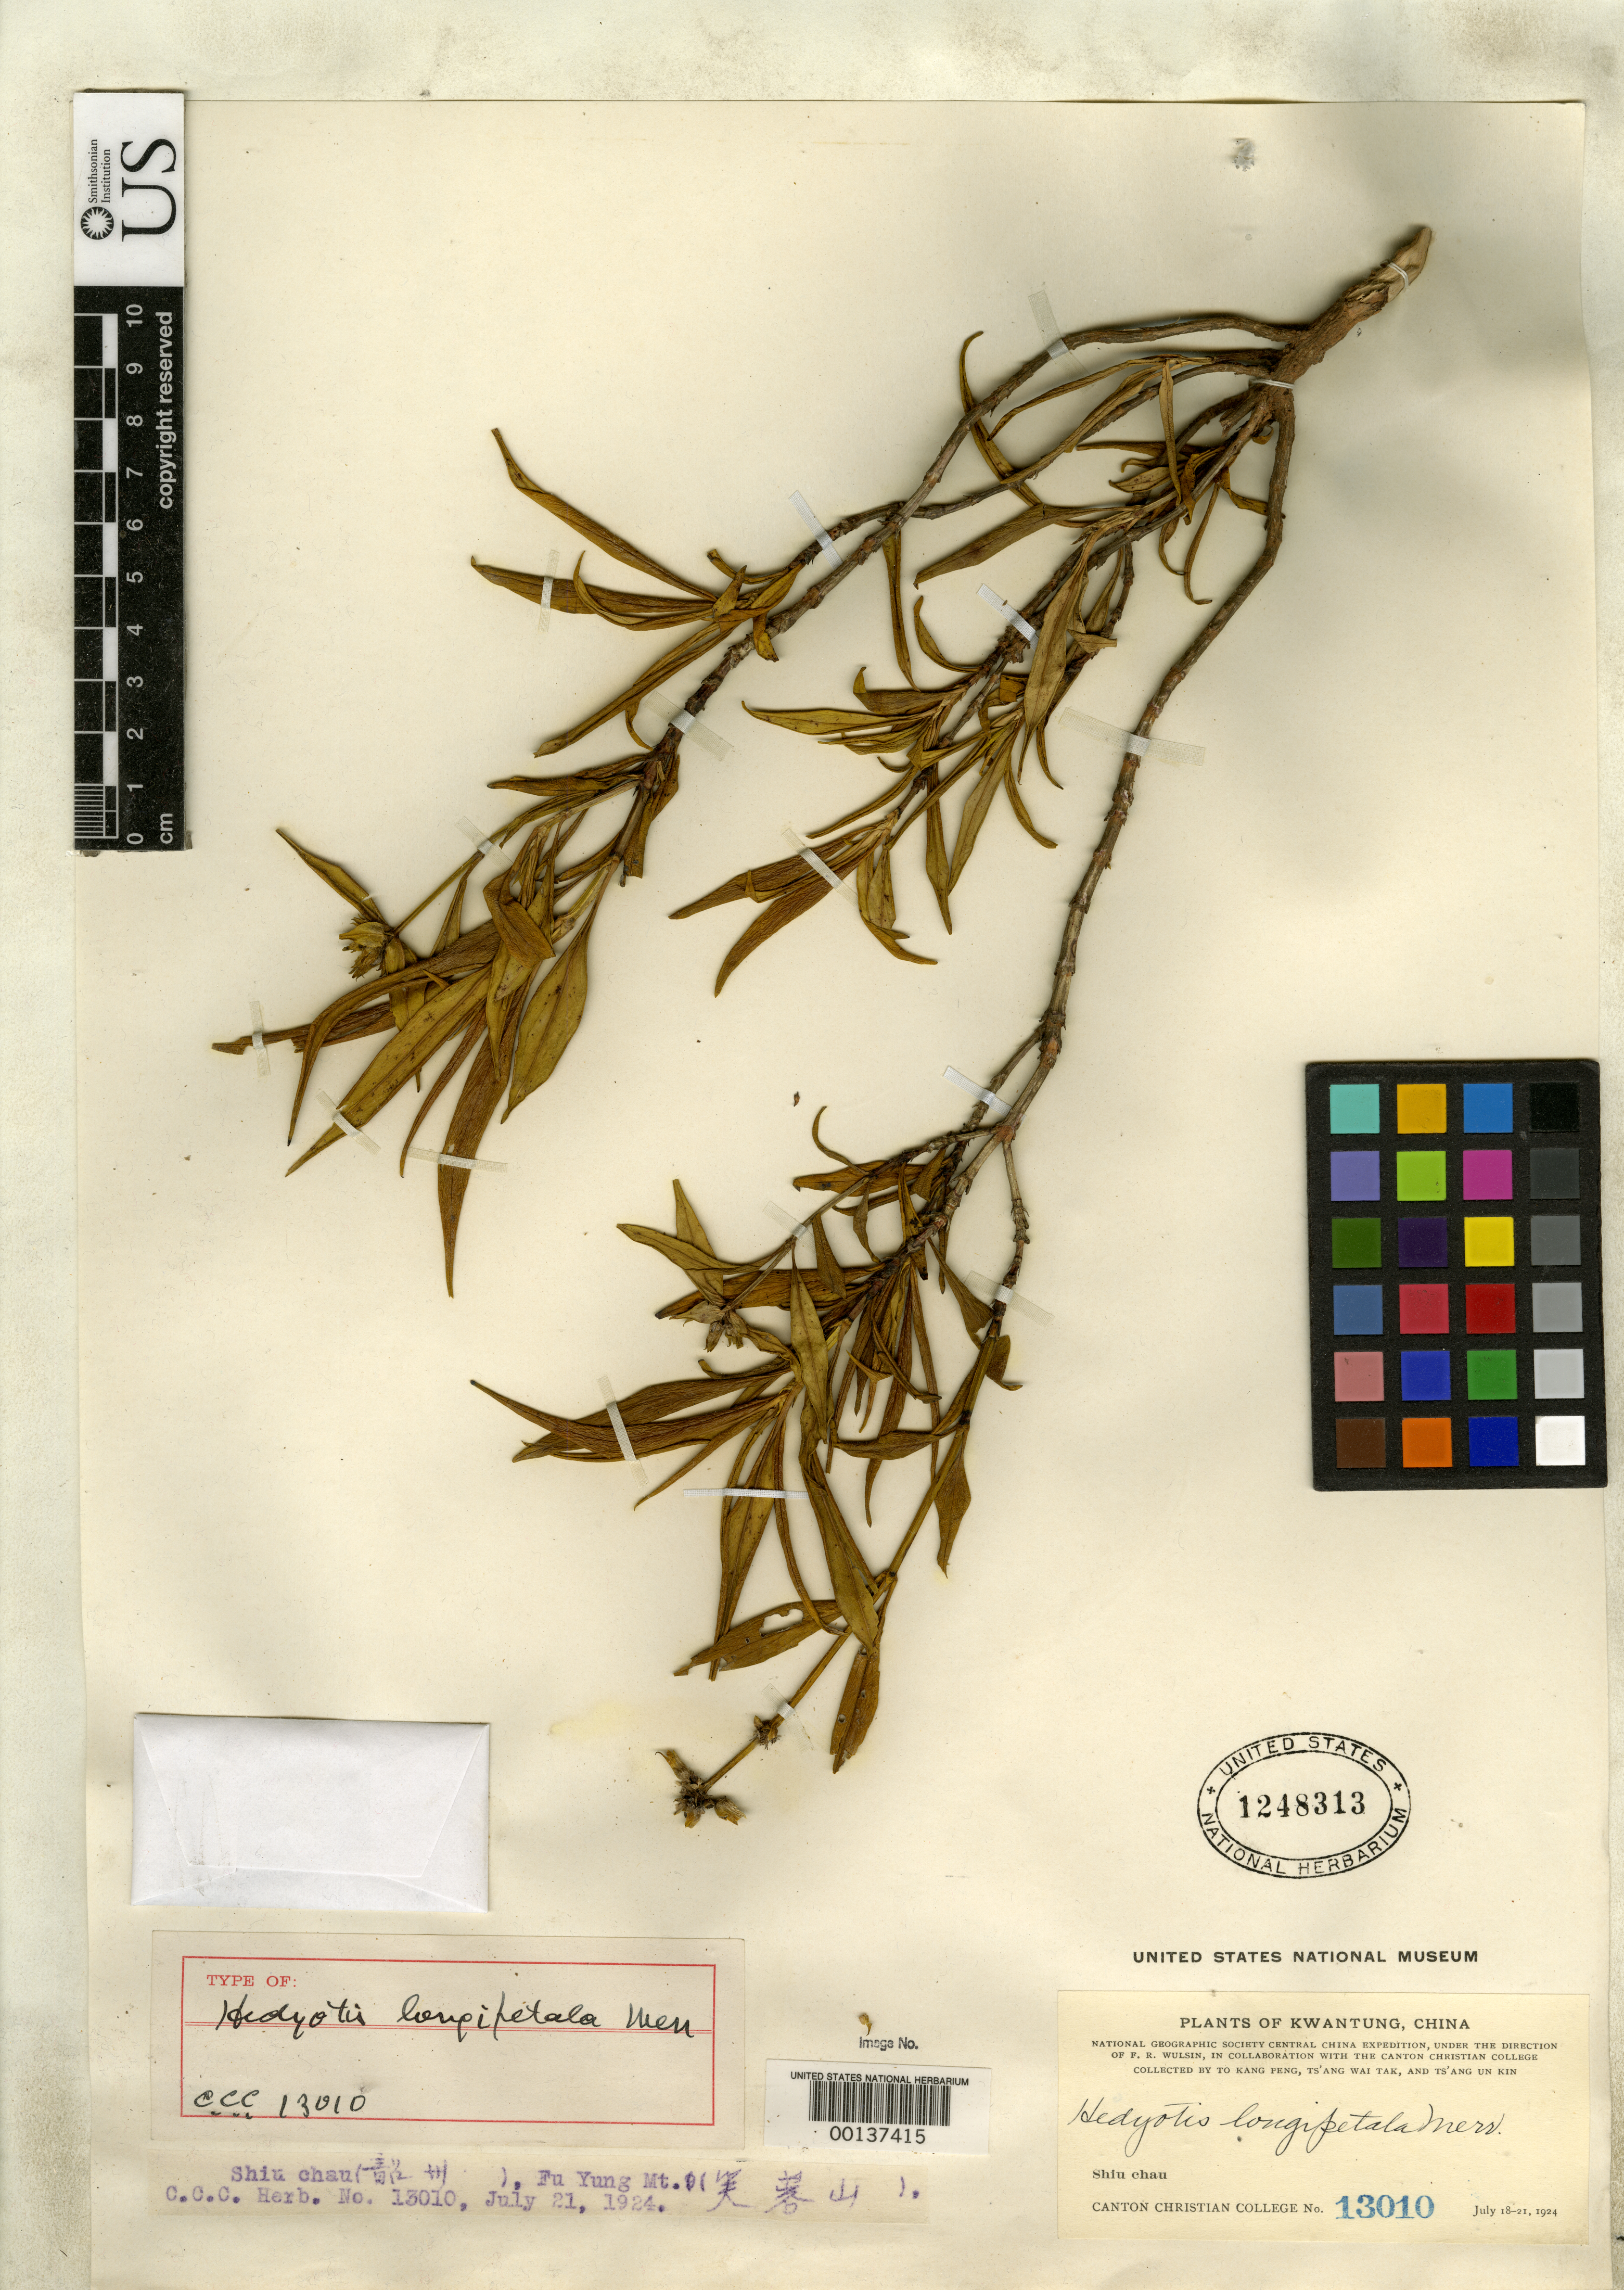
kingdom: Plantae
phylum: Tracheophyta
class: Magnoliopsida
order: Gentianales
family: Rubiaceae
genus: Hedyotis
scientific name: Hedyotis longipetala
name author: Merr.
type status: Holotype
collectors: Kang Peng To, W. T. Tsang & U. K. Tsang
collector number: C.C.C. 13010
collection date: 1924-07-21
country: China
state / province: Guangdong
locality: Shiu chau, Fu Yung Mt.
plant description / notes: Introduction (p. 3) indicates holotypes at US: "The study set of these collections is deposited in the Herbarium of the University of California, but the actual types of those species based on the Wulsin Expedition collections are in the United States National Herbarium."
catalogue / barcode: US 1248313